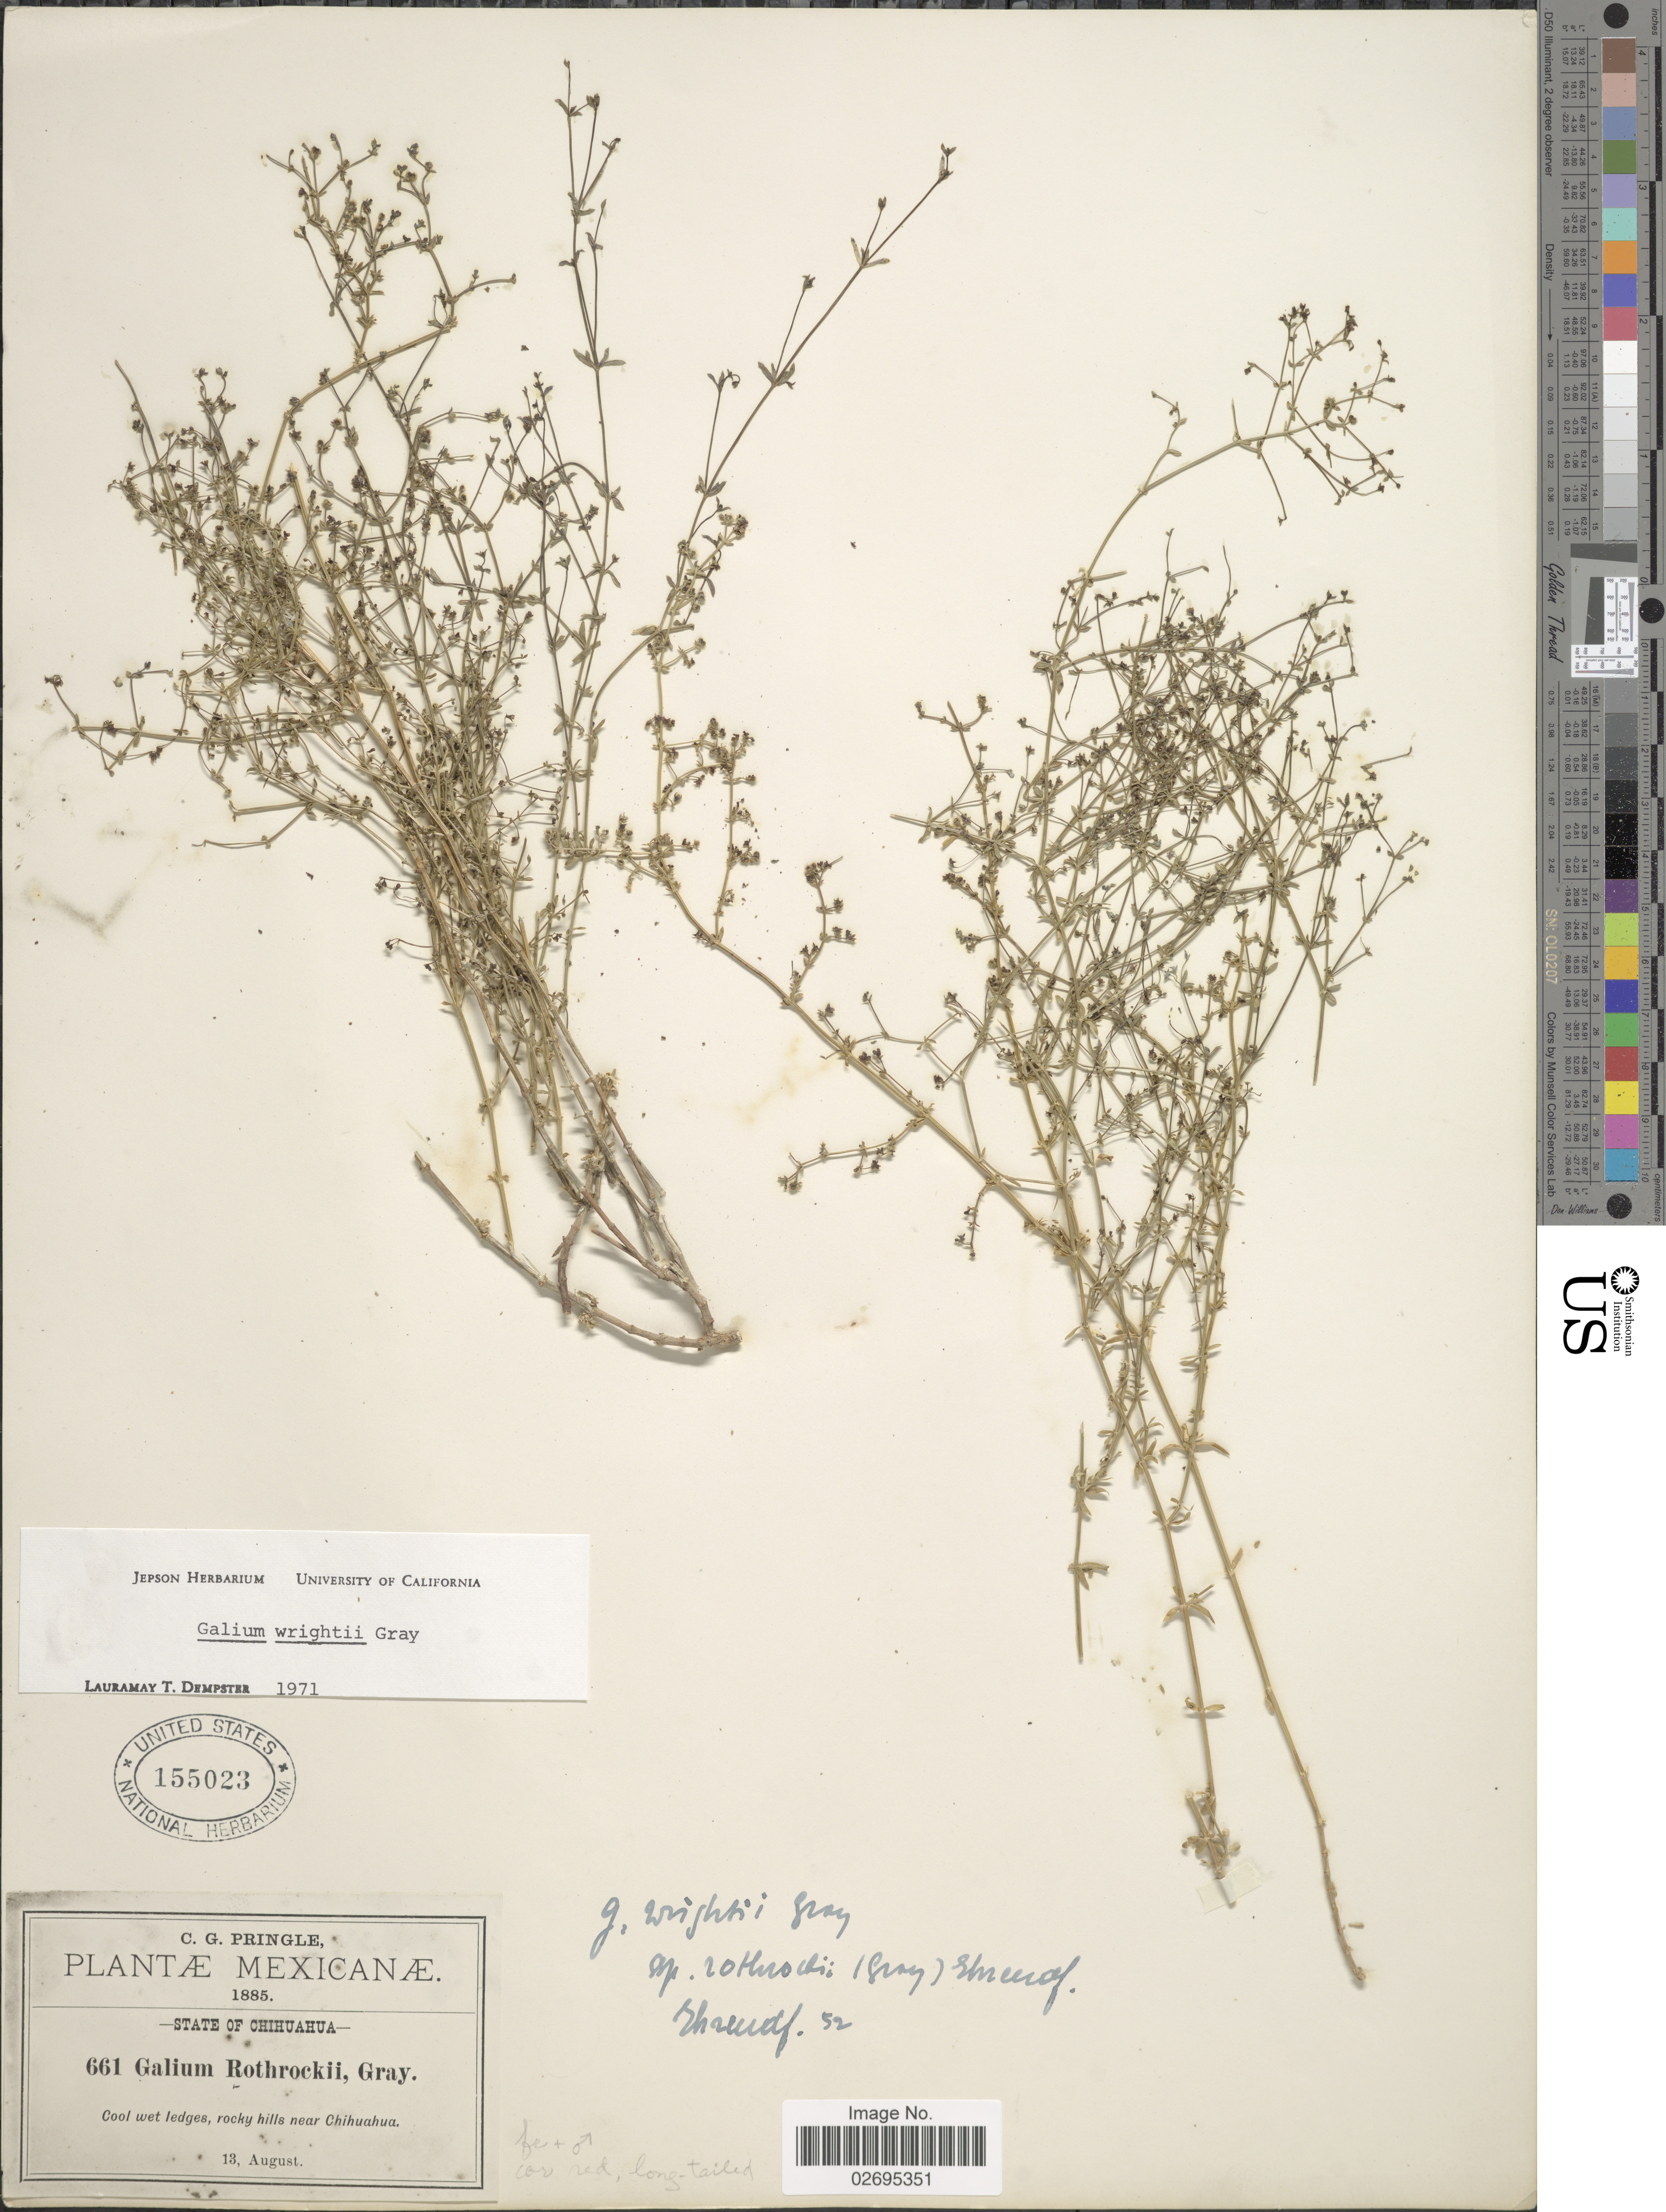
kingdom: Plantae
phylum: Tracheophyta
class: Magnoliopsida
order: Gentianales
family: Rubiaceae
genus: Galium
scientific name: Galium wrightii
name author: A. Gray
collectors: C. G. Pringle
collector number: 661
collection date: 1885-08-13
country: Mexico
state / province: Chihuahua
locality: Cool wet ledges, rocky hills near Chihuahua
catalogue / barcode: US 155023